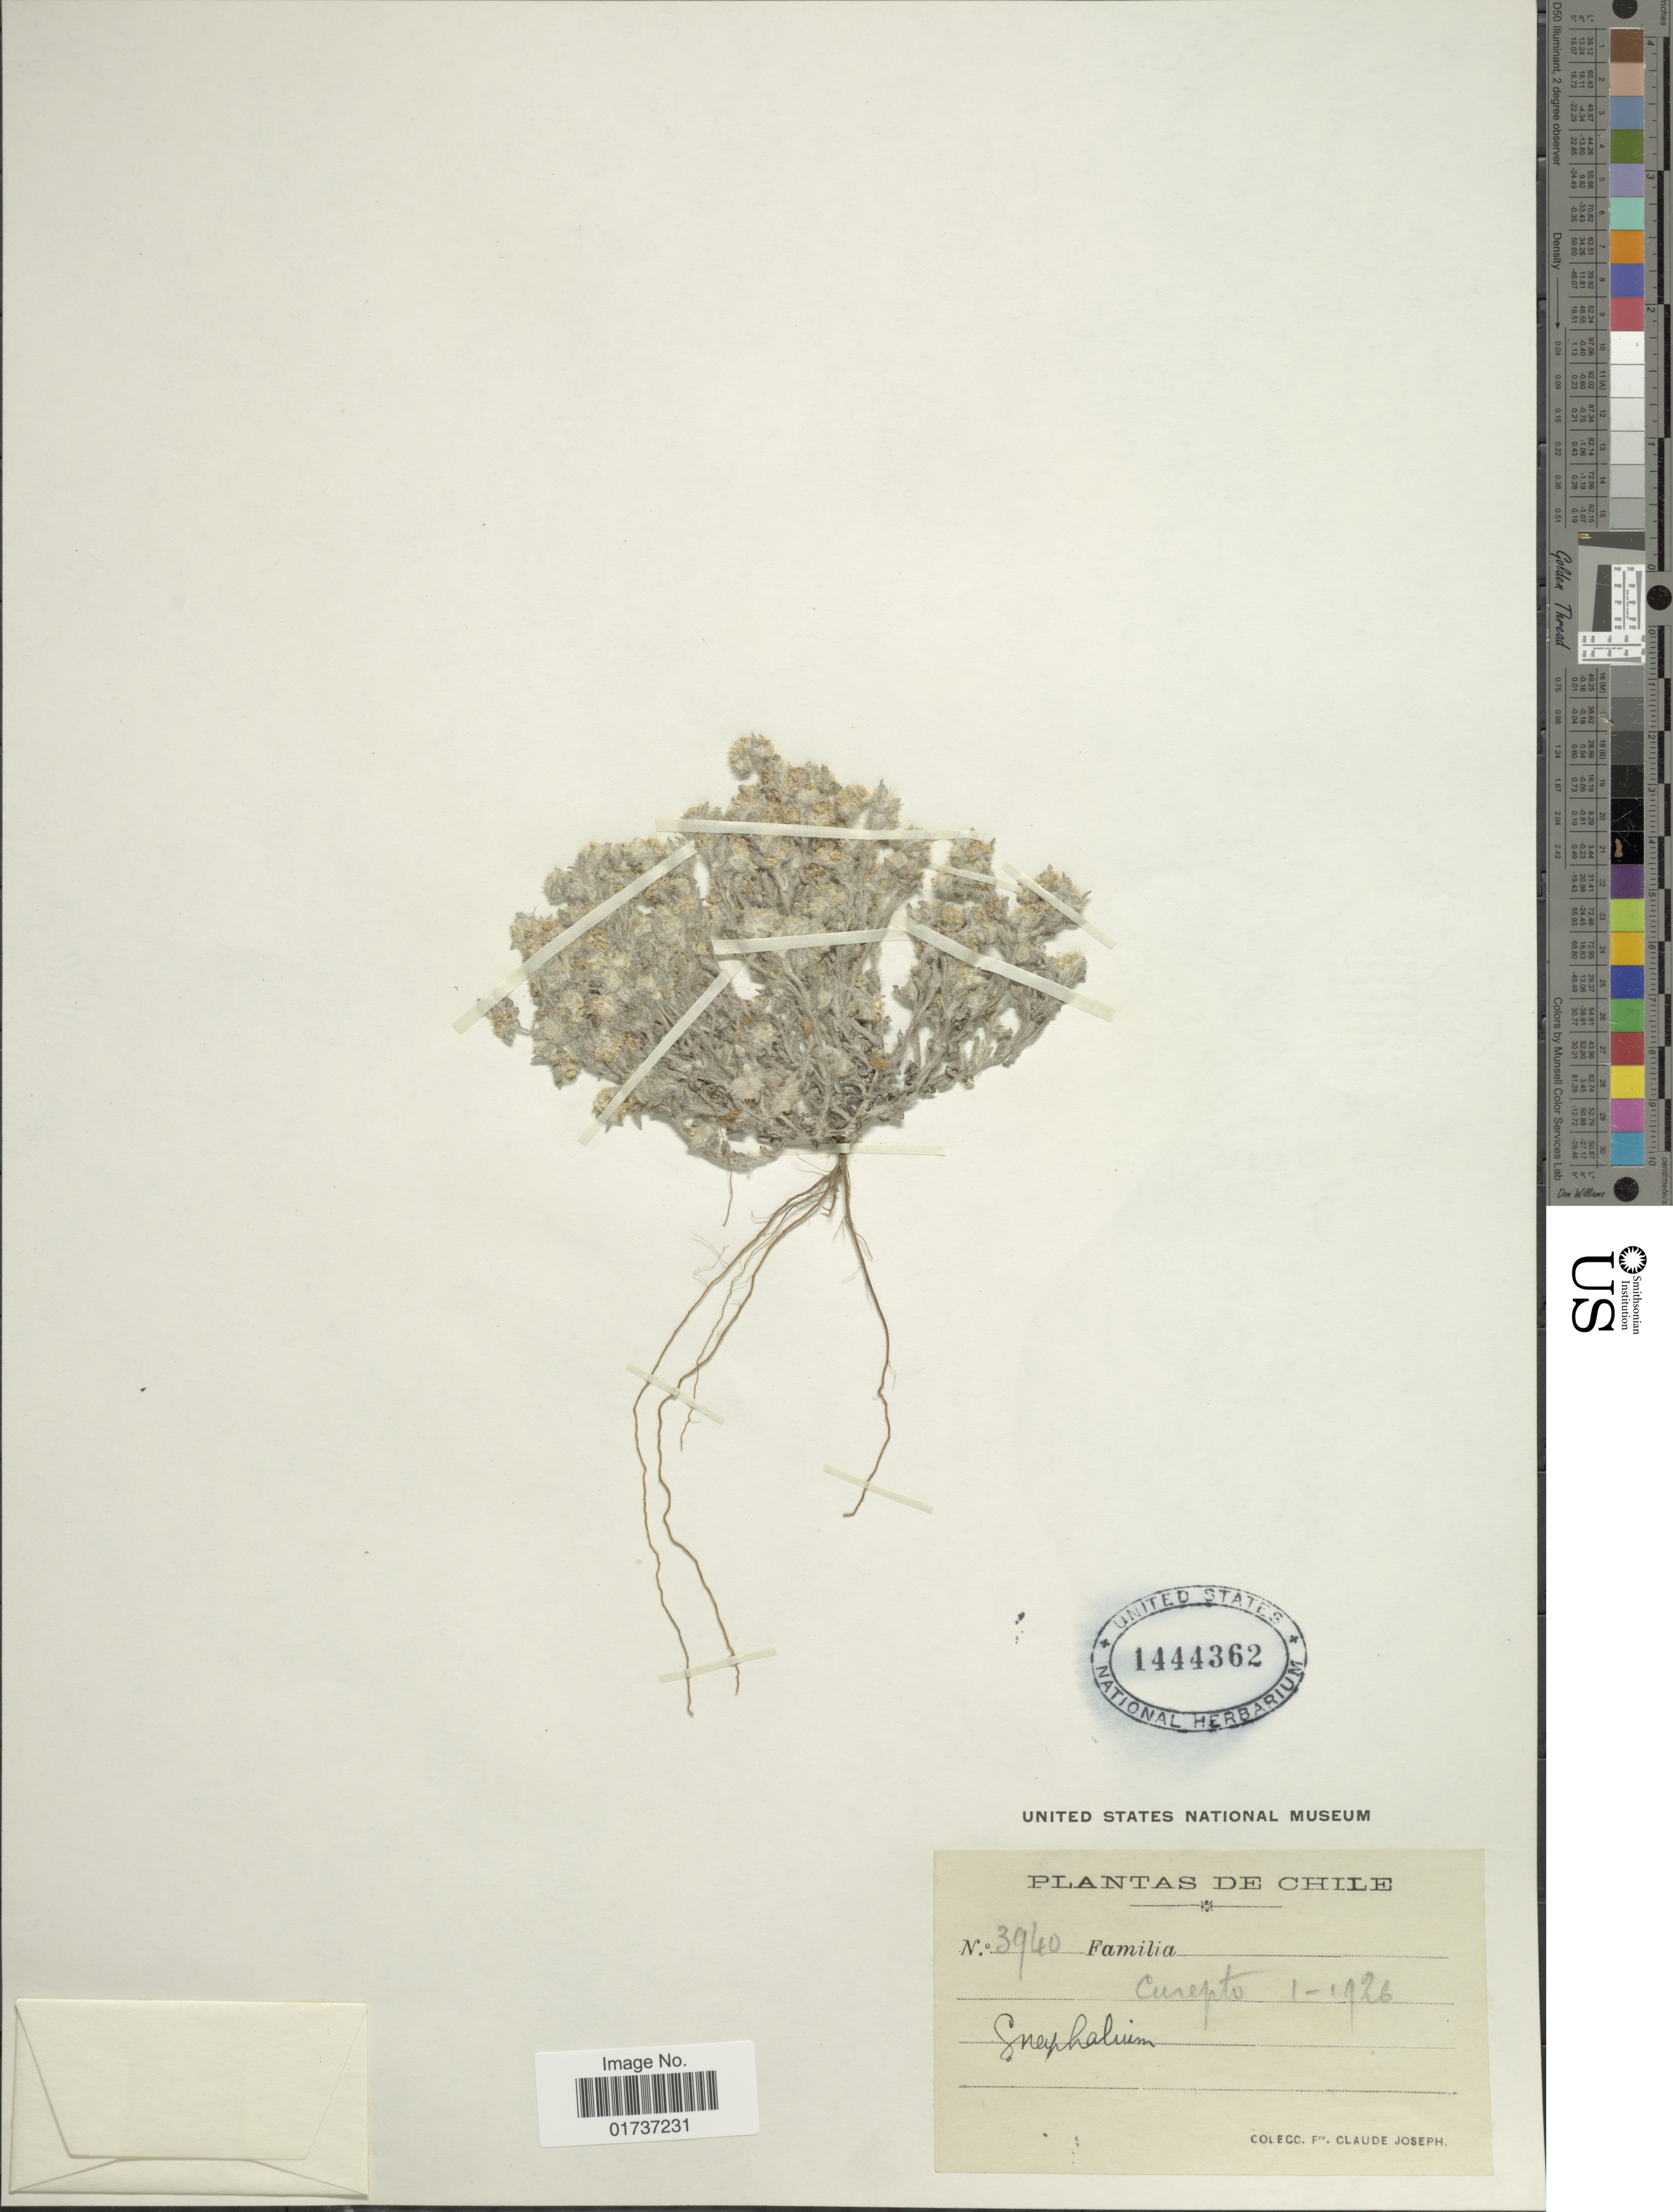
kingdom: Plantae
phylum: Tracheophyta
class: Magnoliopsida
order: Asterales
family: Asteraceae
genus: Gnaphalium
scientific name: Gnaphalium sp.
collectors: Frere Claude Joseph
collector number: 3940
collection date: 1926-01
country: Chile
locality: Curepto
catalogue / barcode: US 1444362